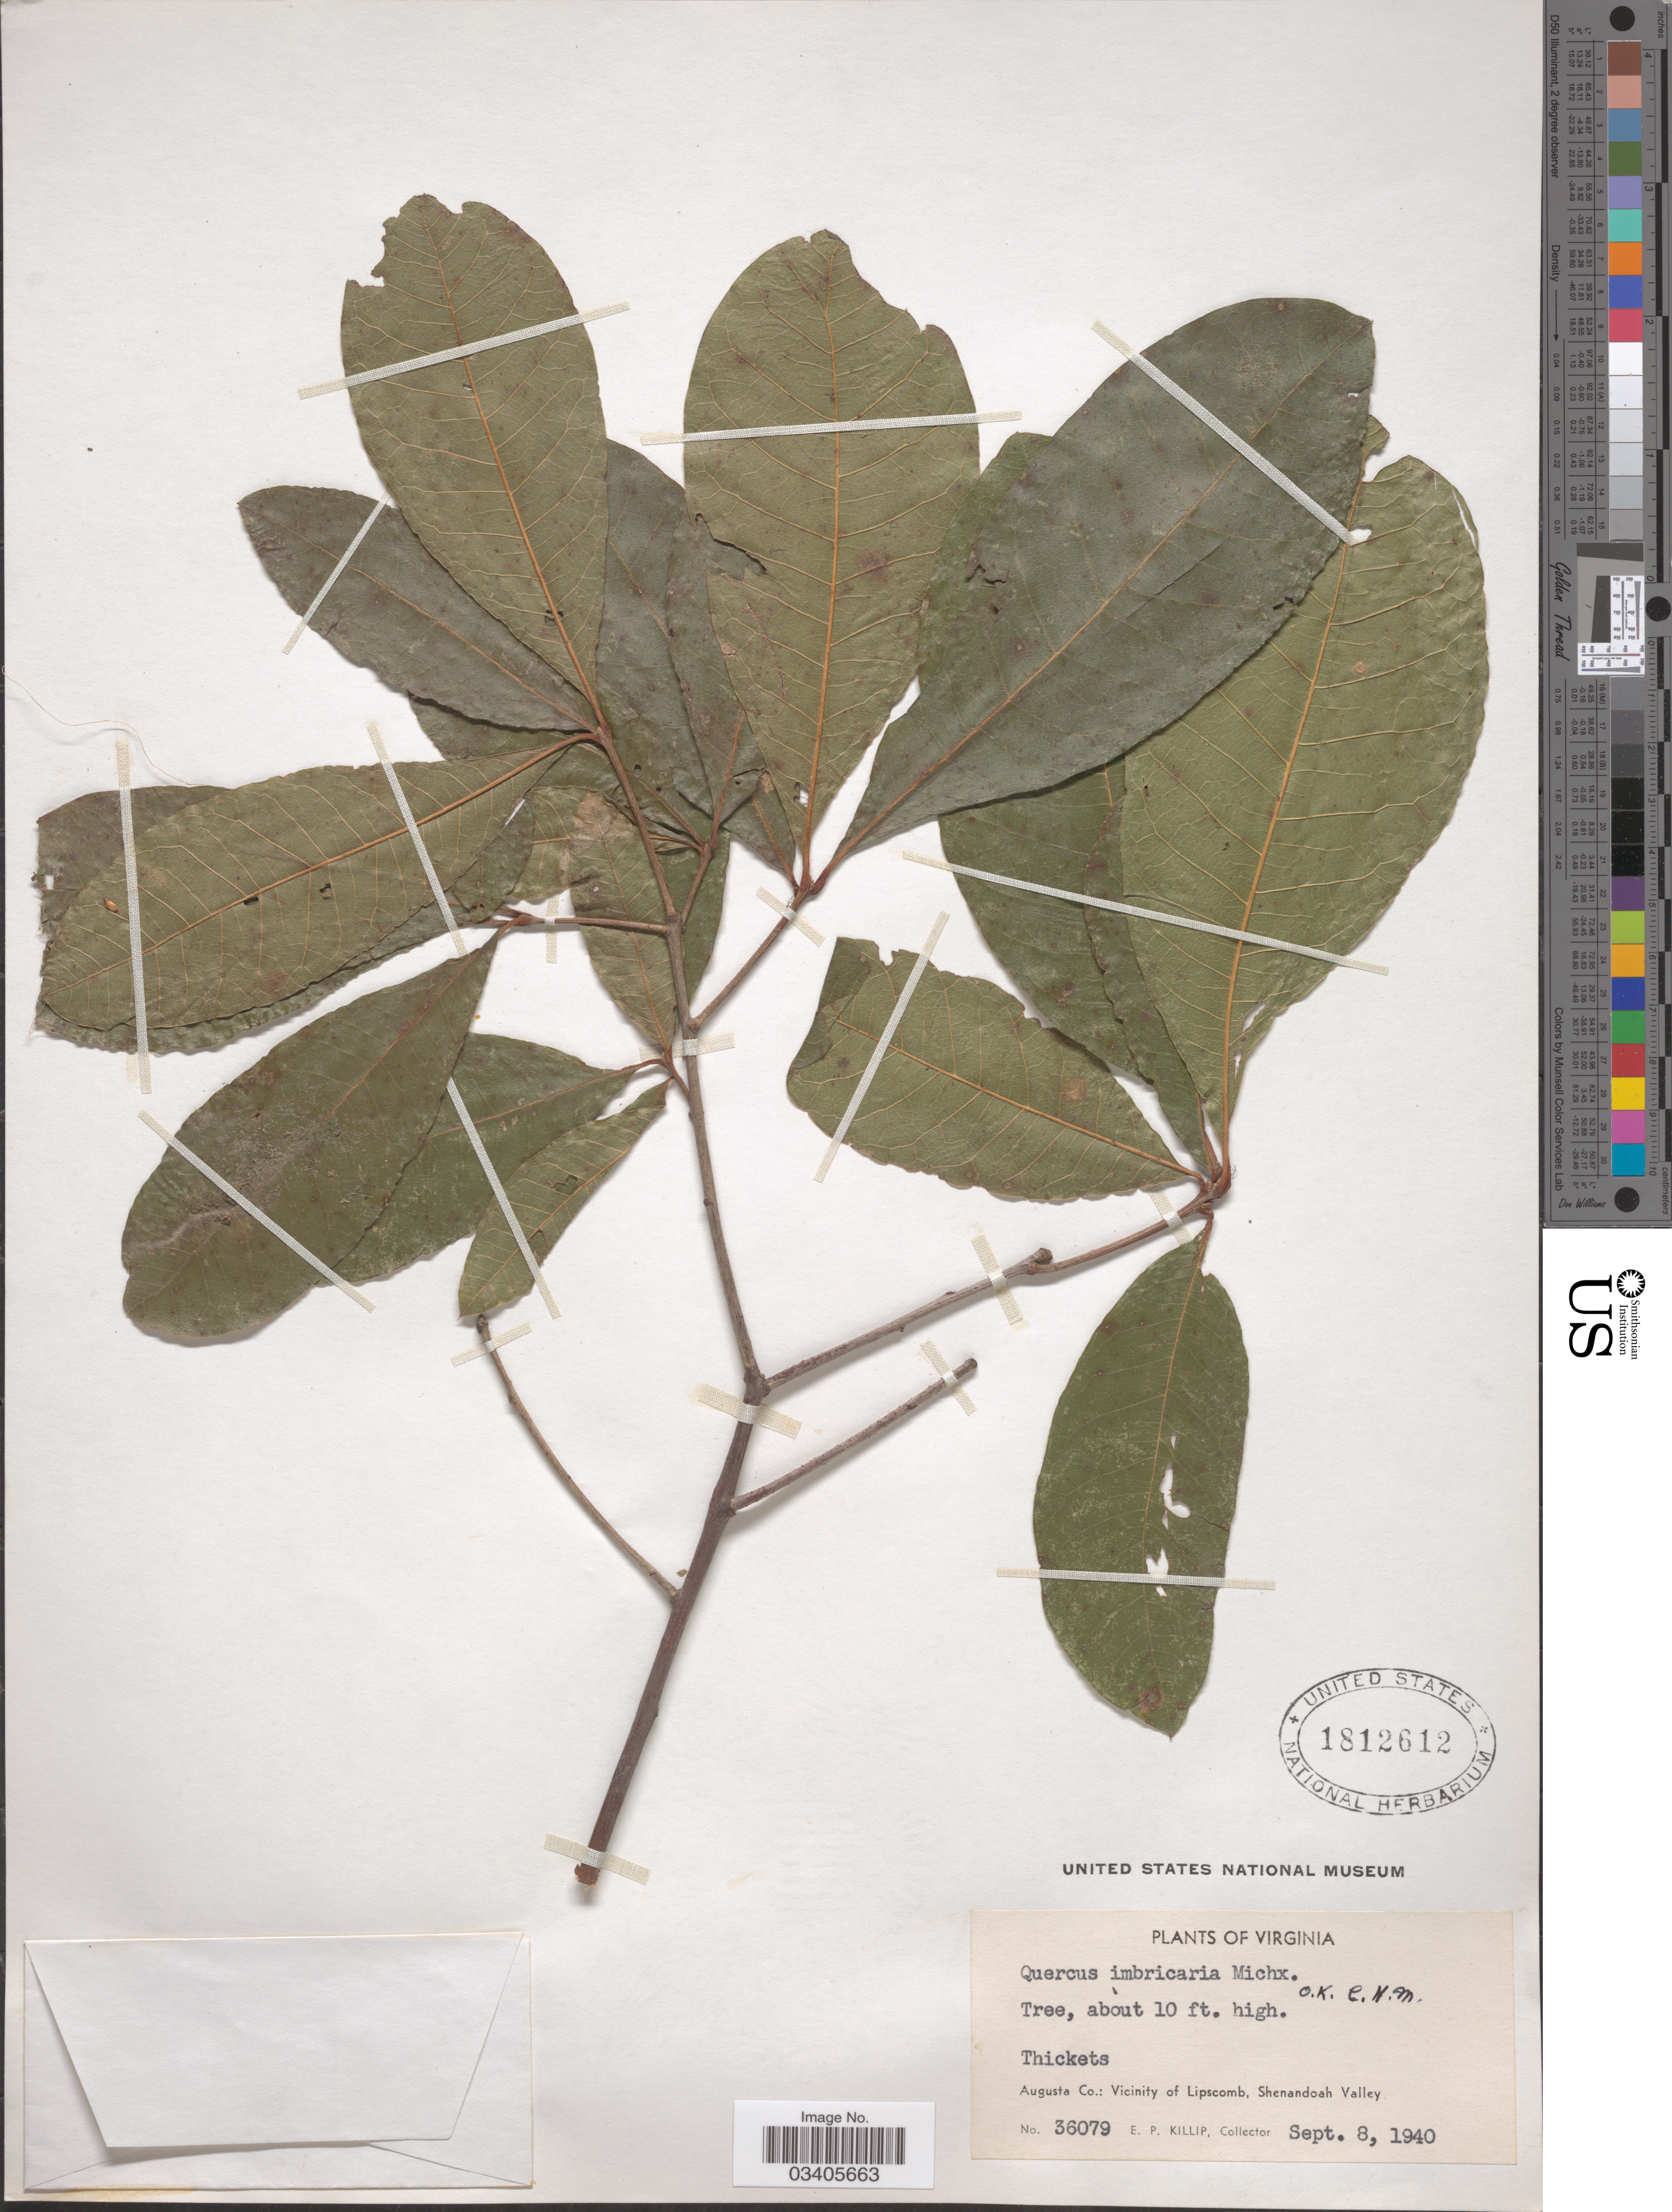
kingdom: Plantae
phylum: Tracheophyta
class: Magnoliopsida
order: Fagales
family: Fagaceae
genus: Quercus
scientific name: Quercus imbricaria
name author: Michx.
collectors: E. P. Killip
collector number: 36079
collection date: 1940-09-08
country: United States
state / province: Virginia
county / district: Augusta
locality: Augusta Co.: Vicinity of Lipscomb, Shenandoah Valley.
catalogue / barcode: US 1812612